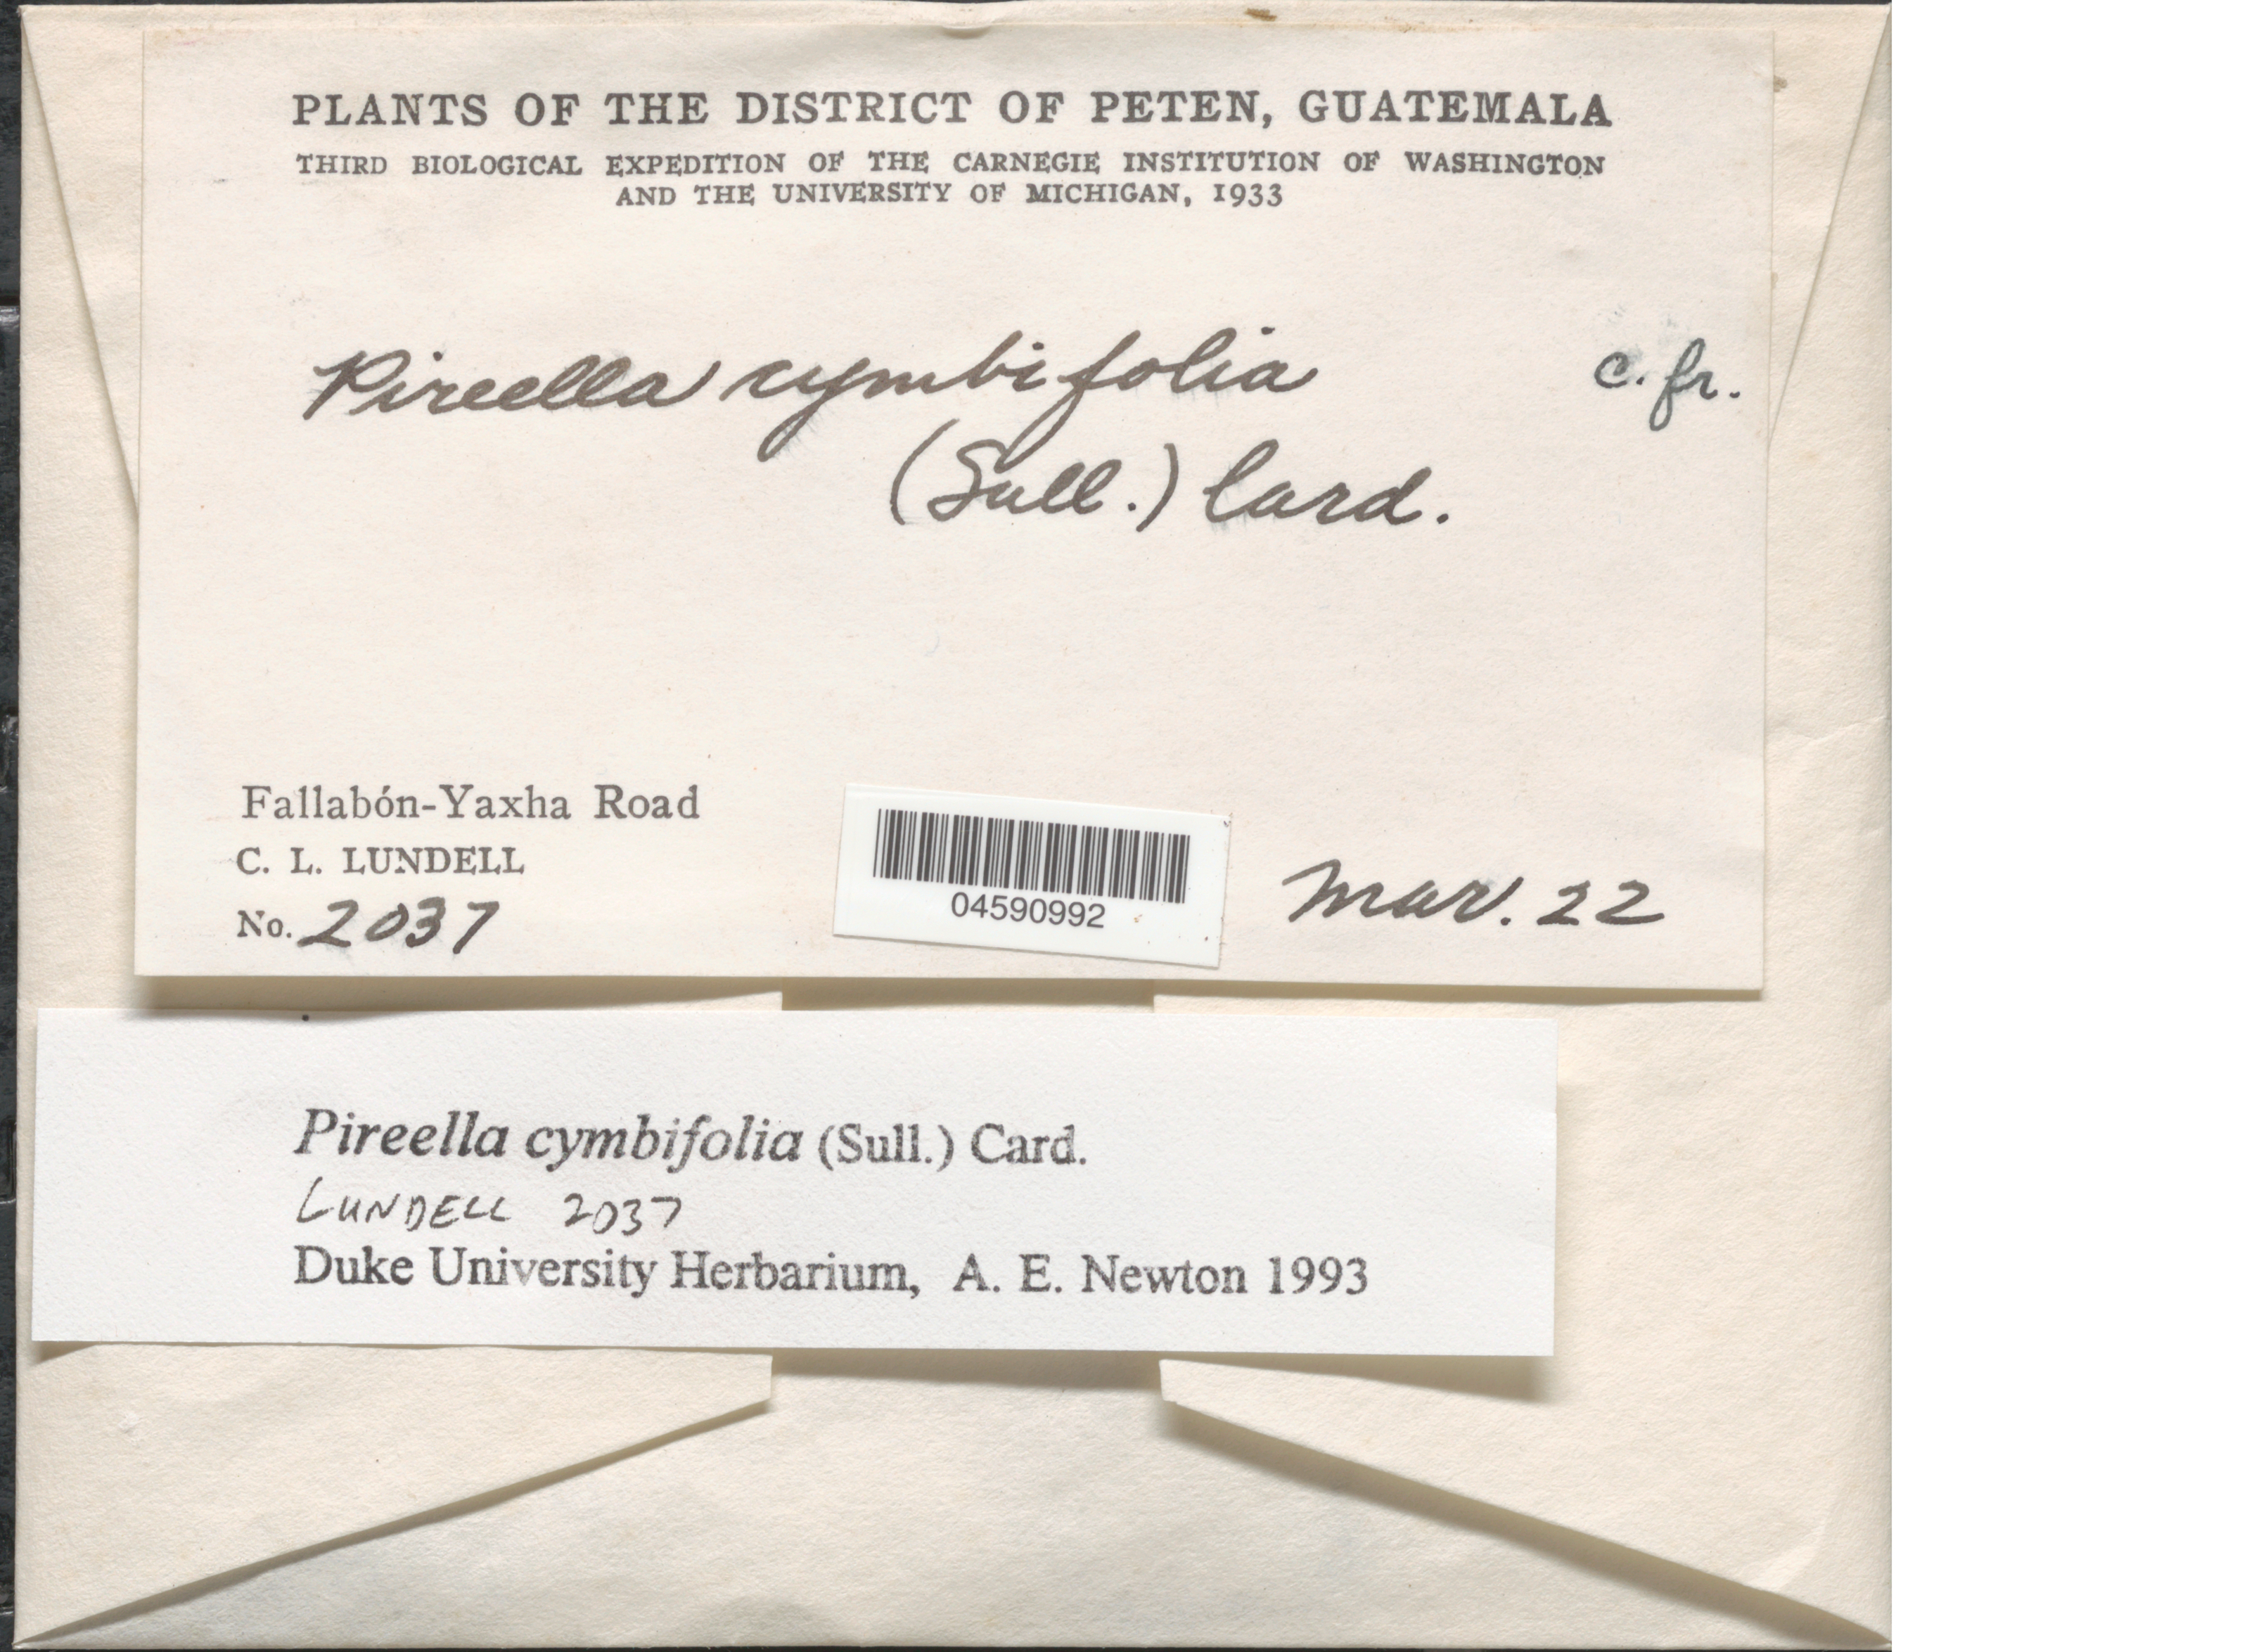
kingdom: Plantae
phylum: Bryophyta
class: Bryopsida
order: Hypnales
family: Pterobryaceae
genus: Pireella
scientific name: Pireella cymbifolia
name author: (Sull.) Cardot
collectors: C. L. Lundell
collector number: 2037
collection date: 1933-03-22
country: Guatemala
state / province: El Peten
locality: The District of Peten. Third Biological Expedition of The Carnegie Institution of Washington and The University of Michigan, 1933. Fallabón-Yaxha Road.